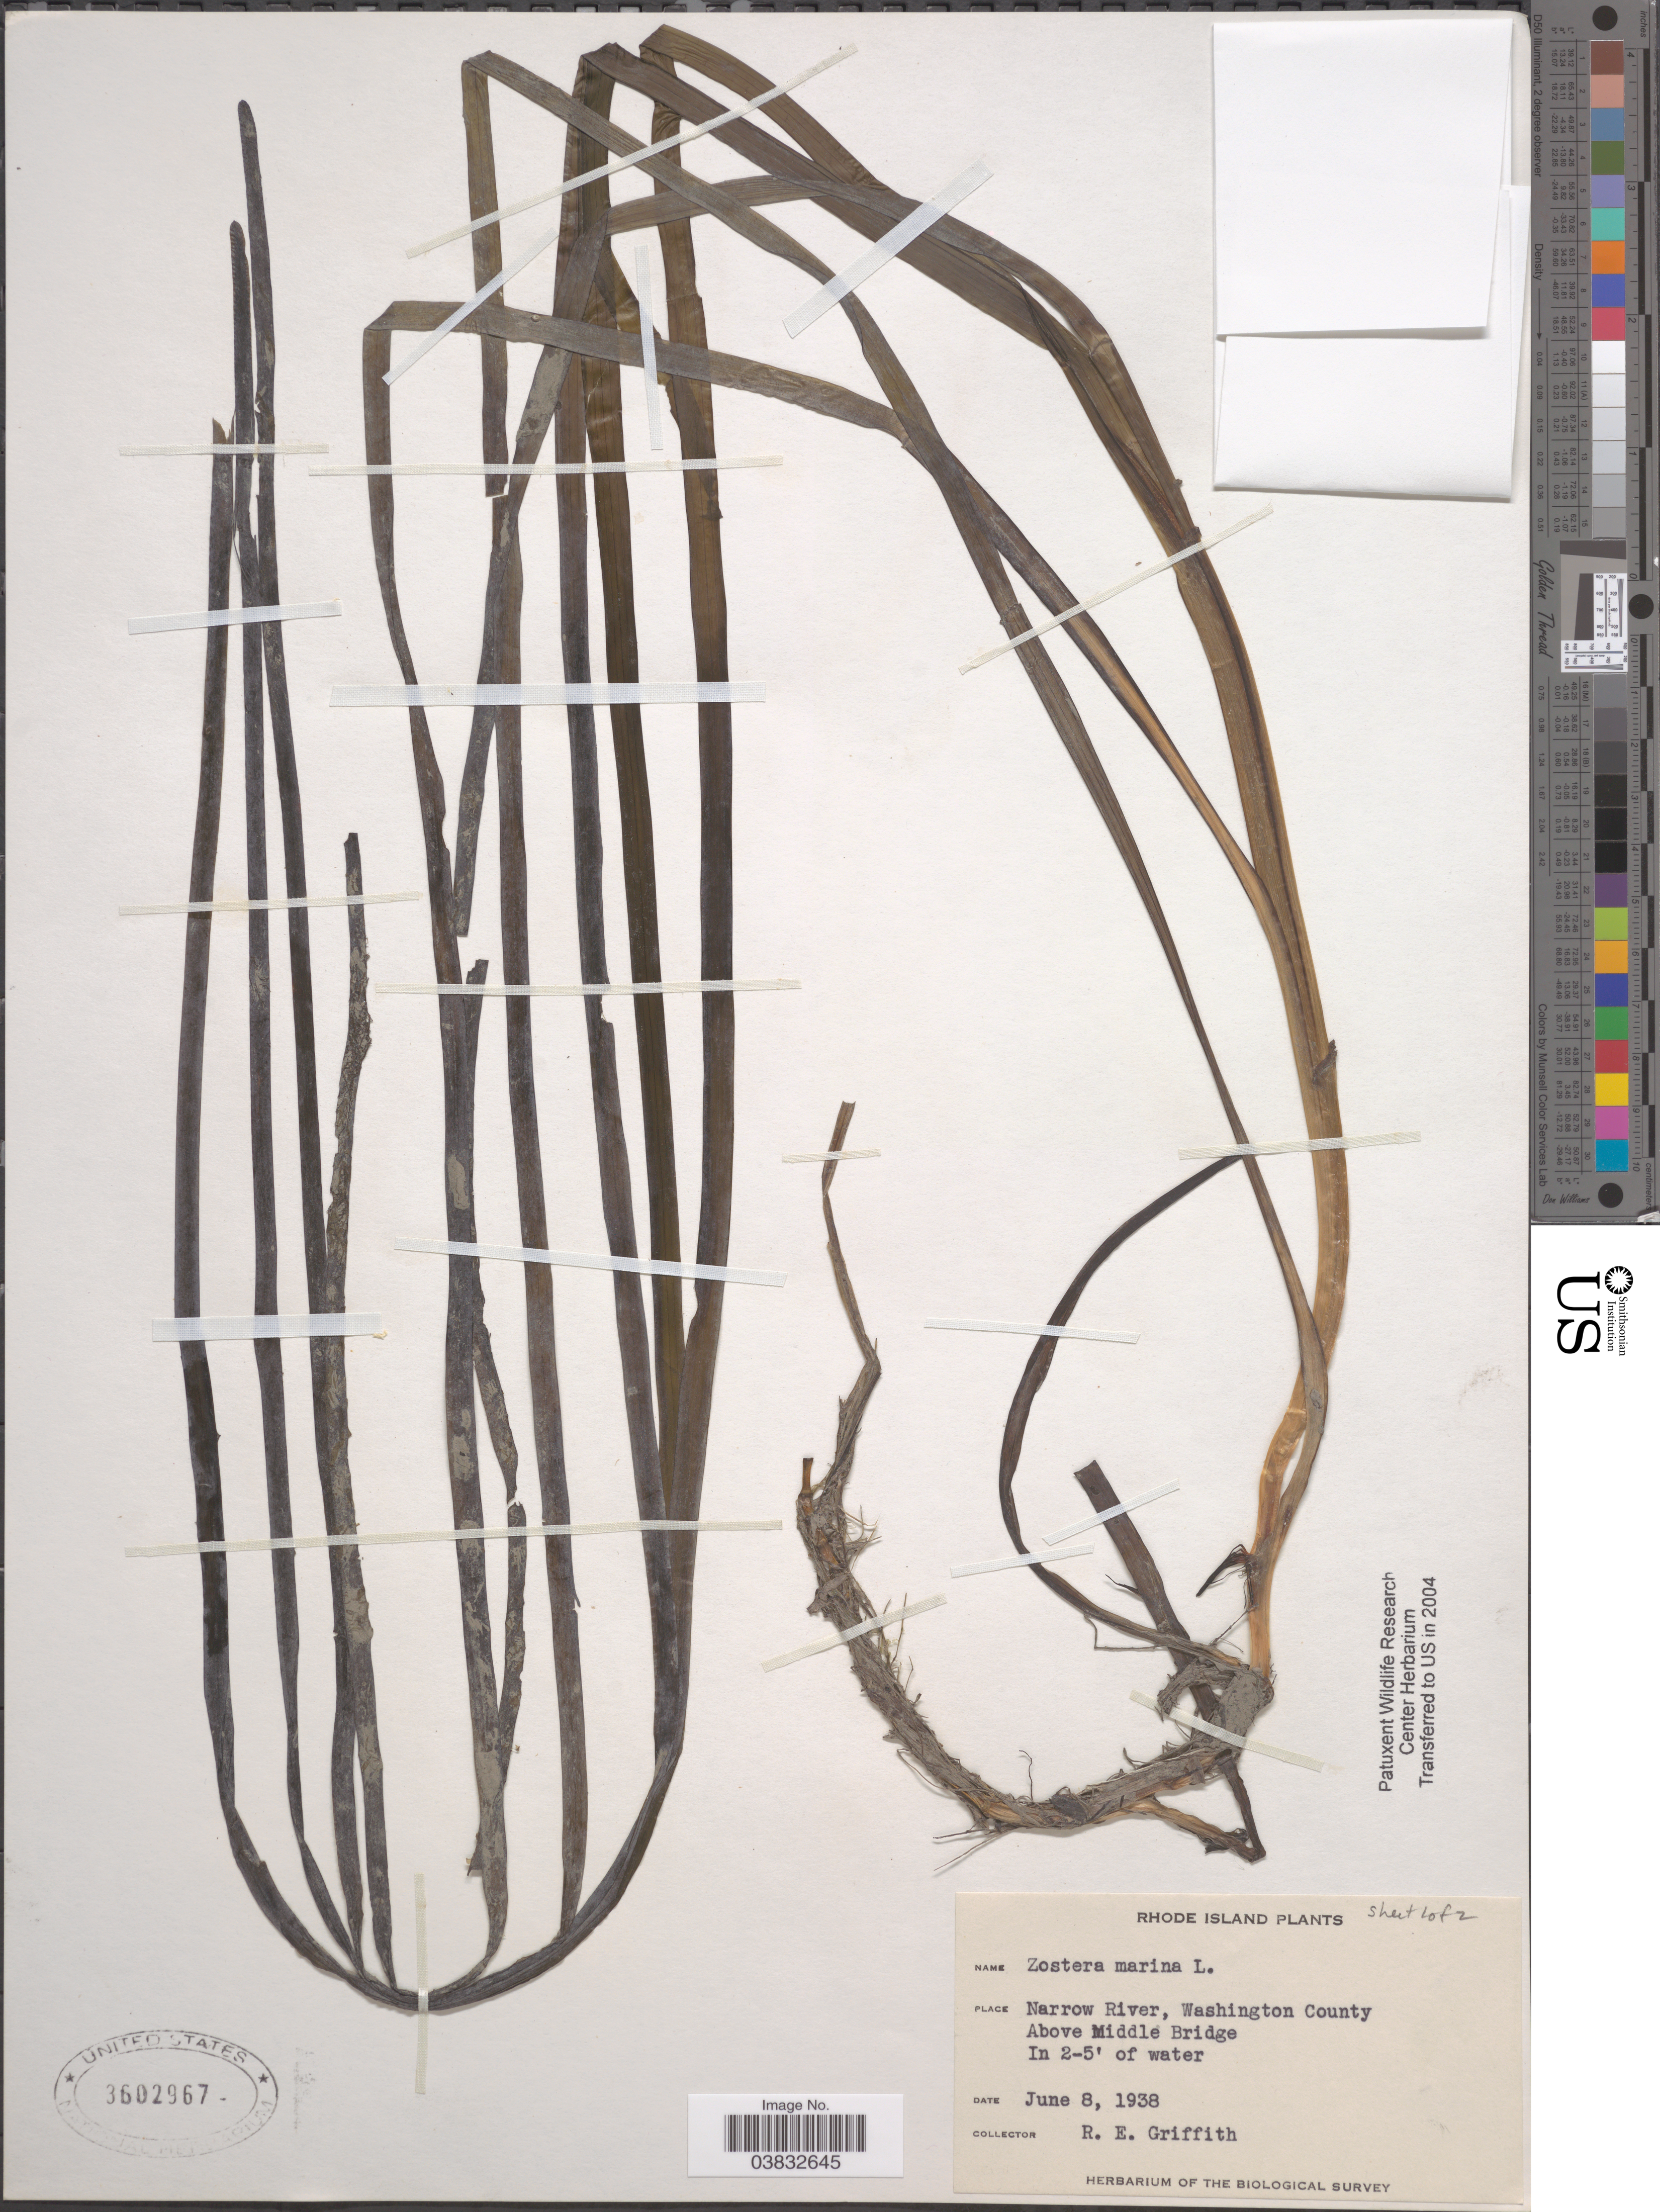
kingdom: Plantae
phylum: Tracheophyta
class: Liliopsida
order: Alismatales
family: Zosteraceae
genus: Zostera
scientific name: Zostera marina var. typica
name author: L.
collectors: R. Griffith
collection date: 1938-06-08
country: United States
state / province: Rhode Island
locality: Narrow River, Washington County. Above Middle Bridge.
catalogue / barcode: US 3602967